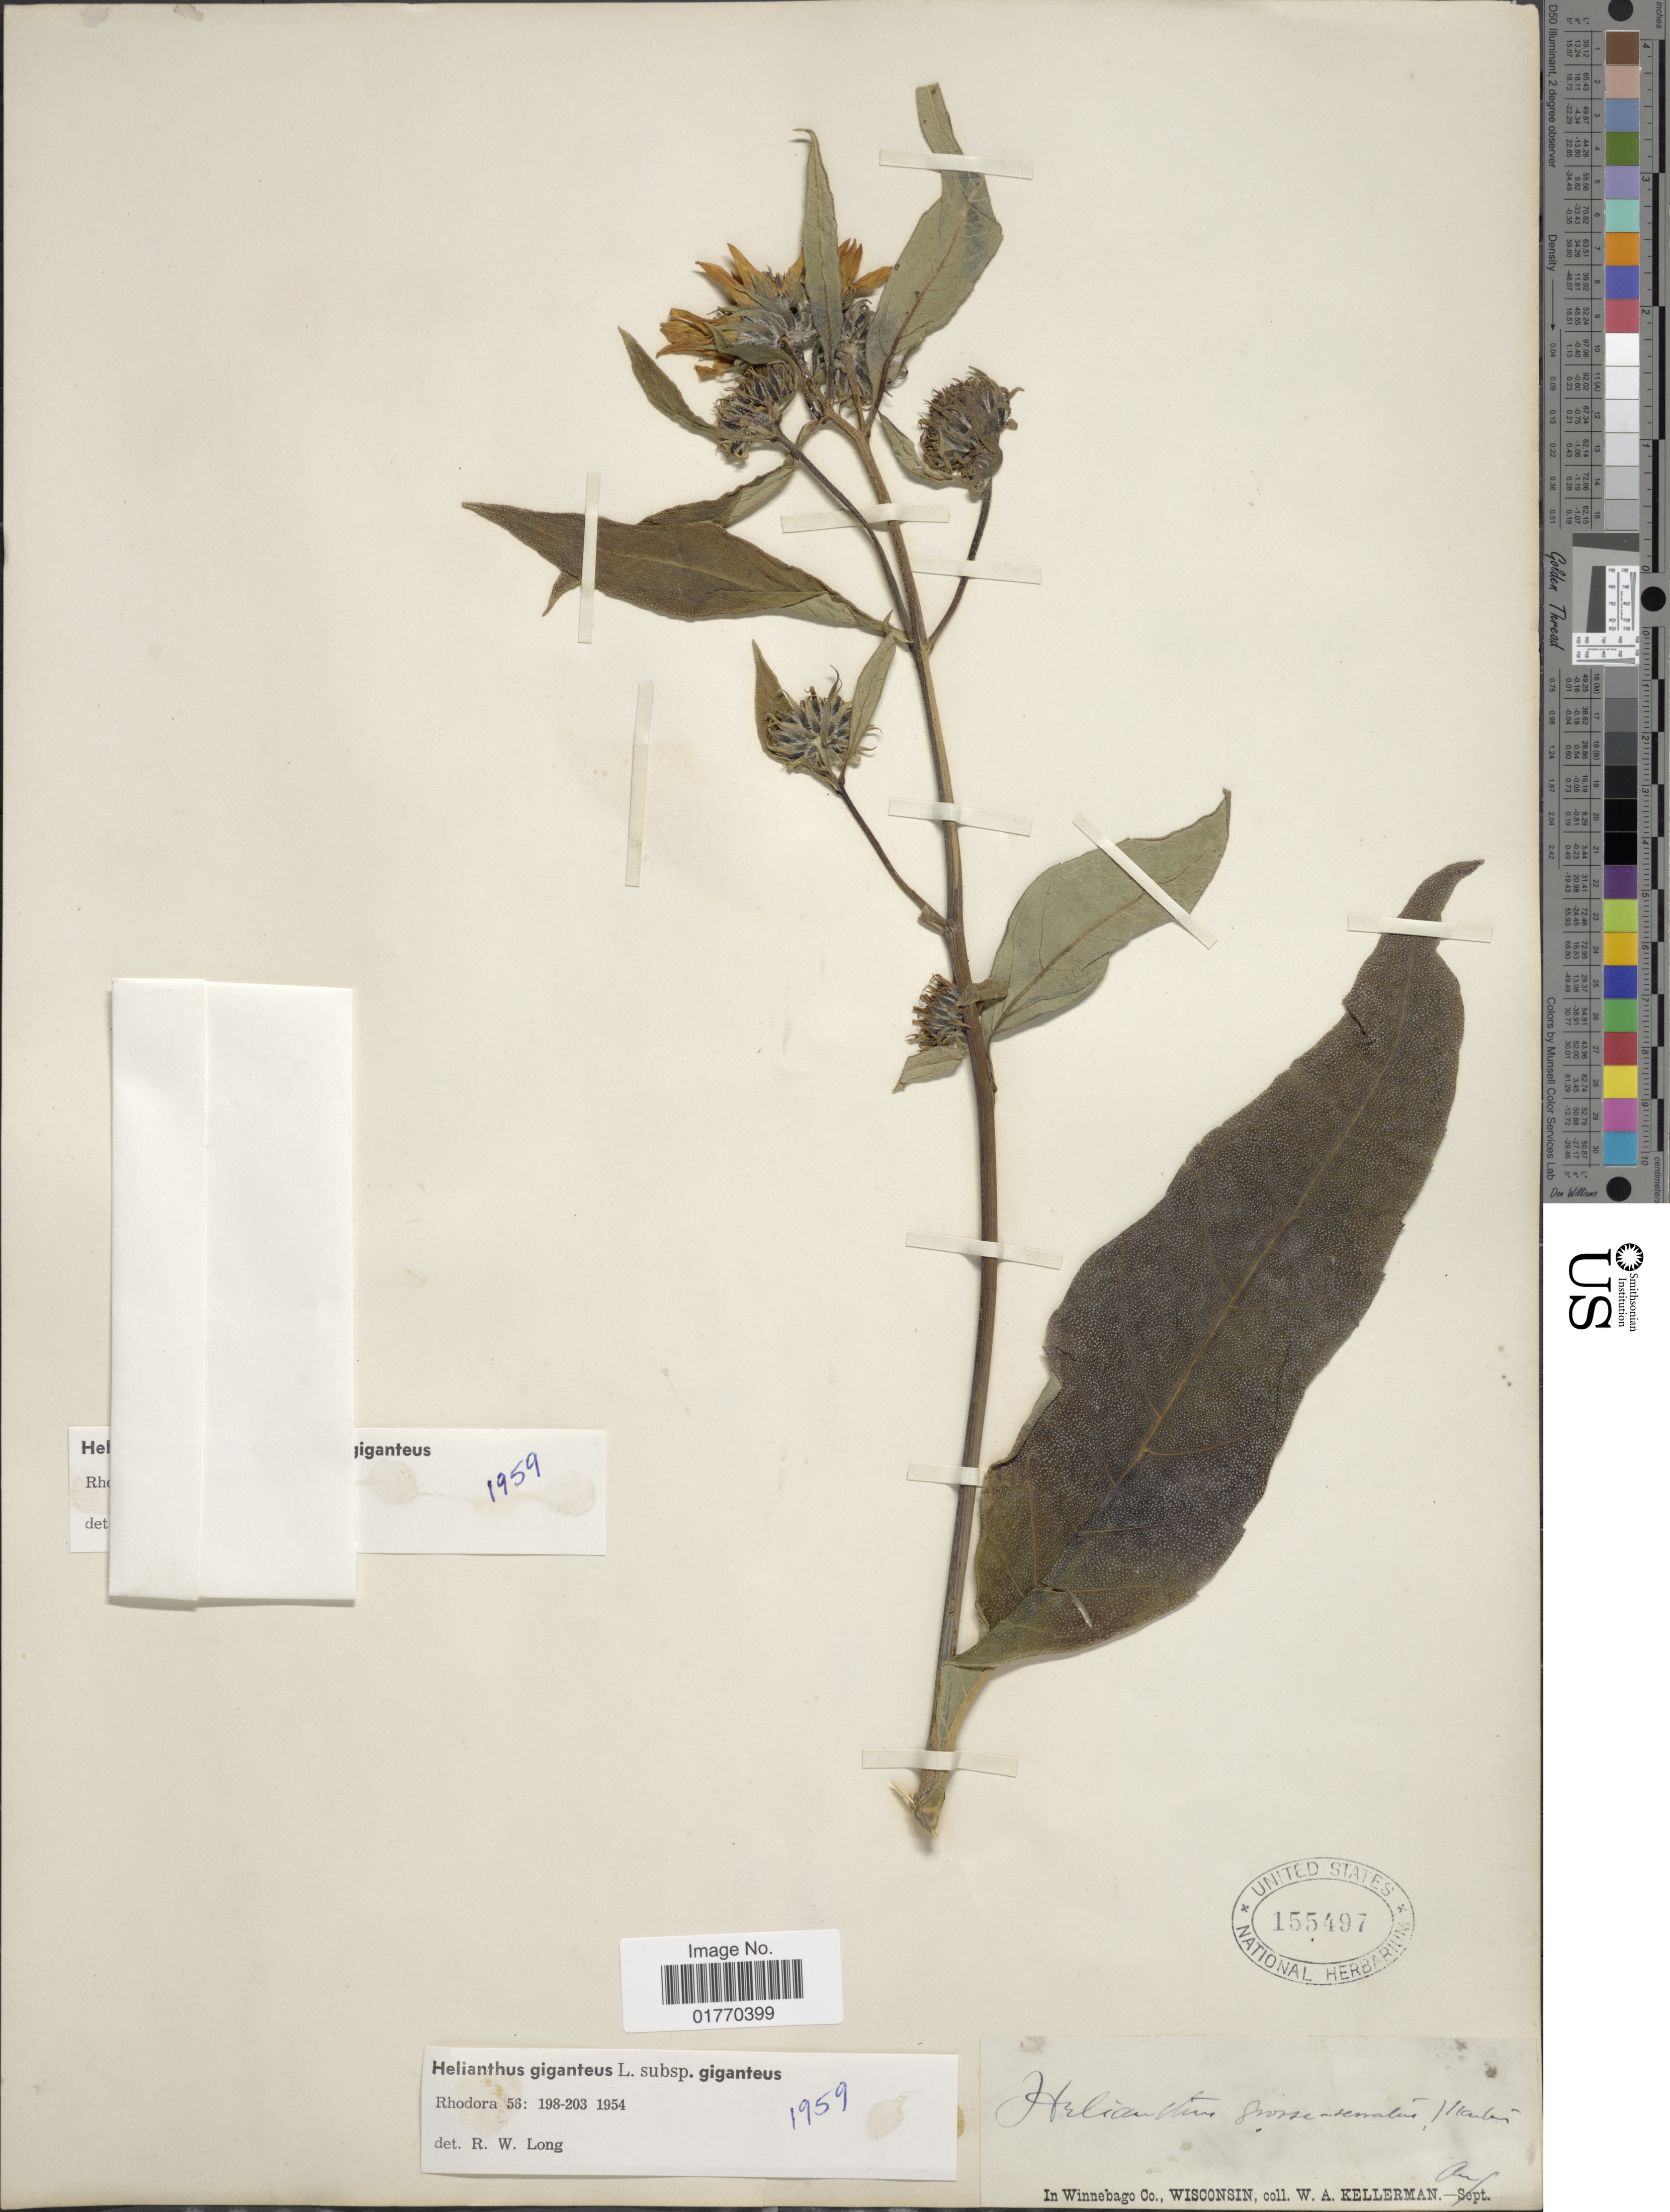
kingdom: Plantae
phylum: Tracheophyta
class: Magnoliopsida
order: Asterales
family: Asteraceae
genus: Helianthus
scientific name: Helianthus giganteus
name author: L.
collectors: W. Kellerman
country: United States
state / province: Wisconsin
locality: In Winnebago Co.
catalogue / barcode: US 155497